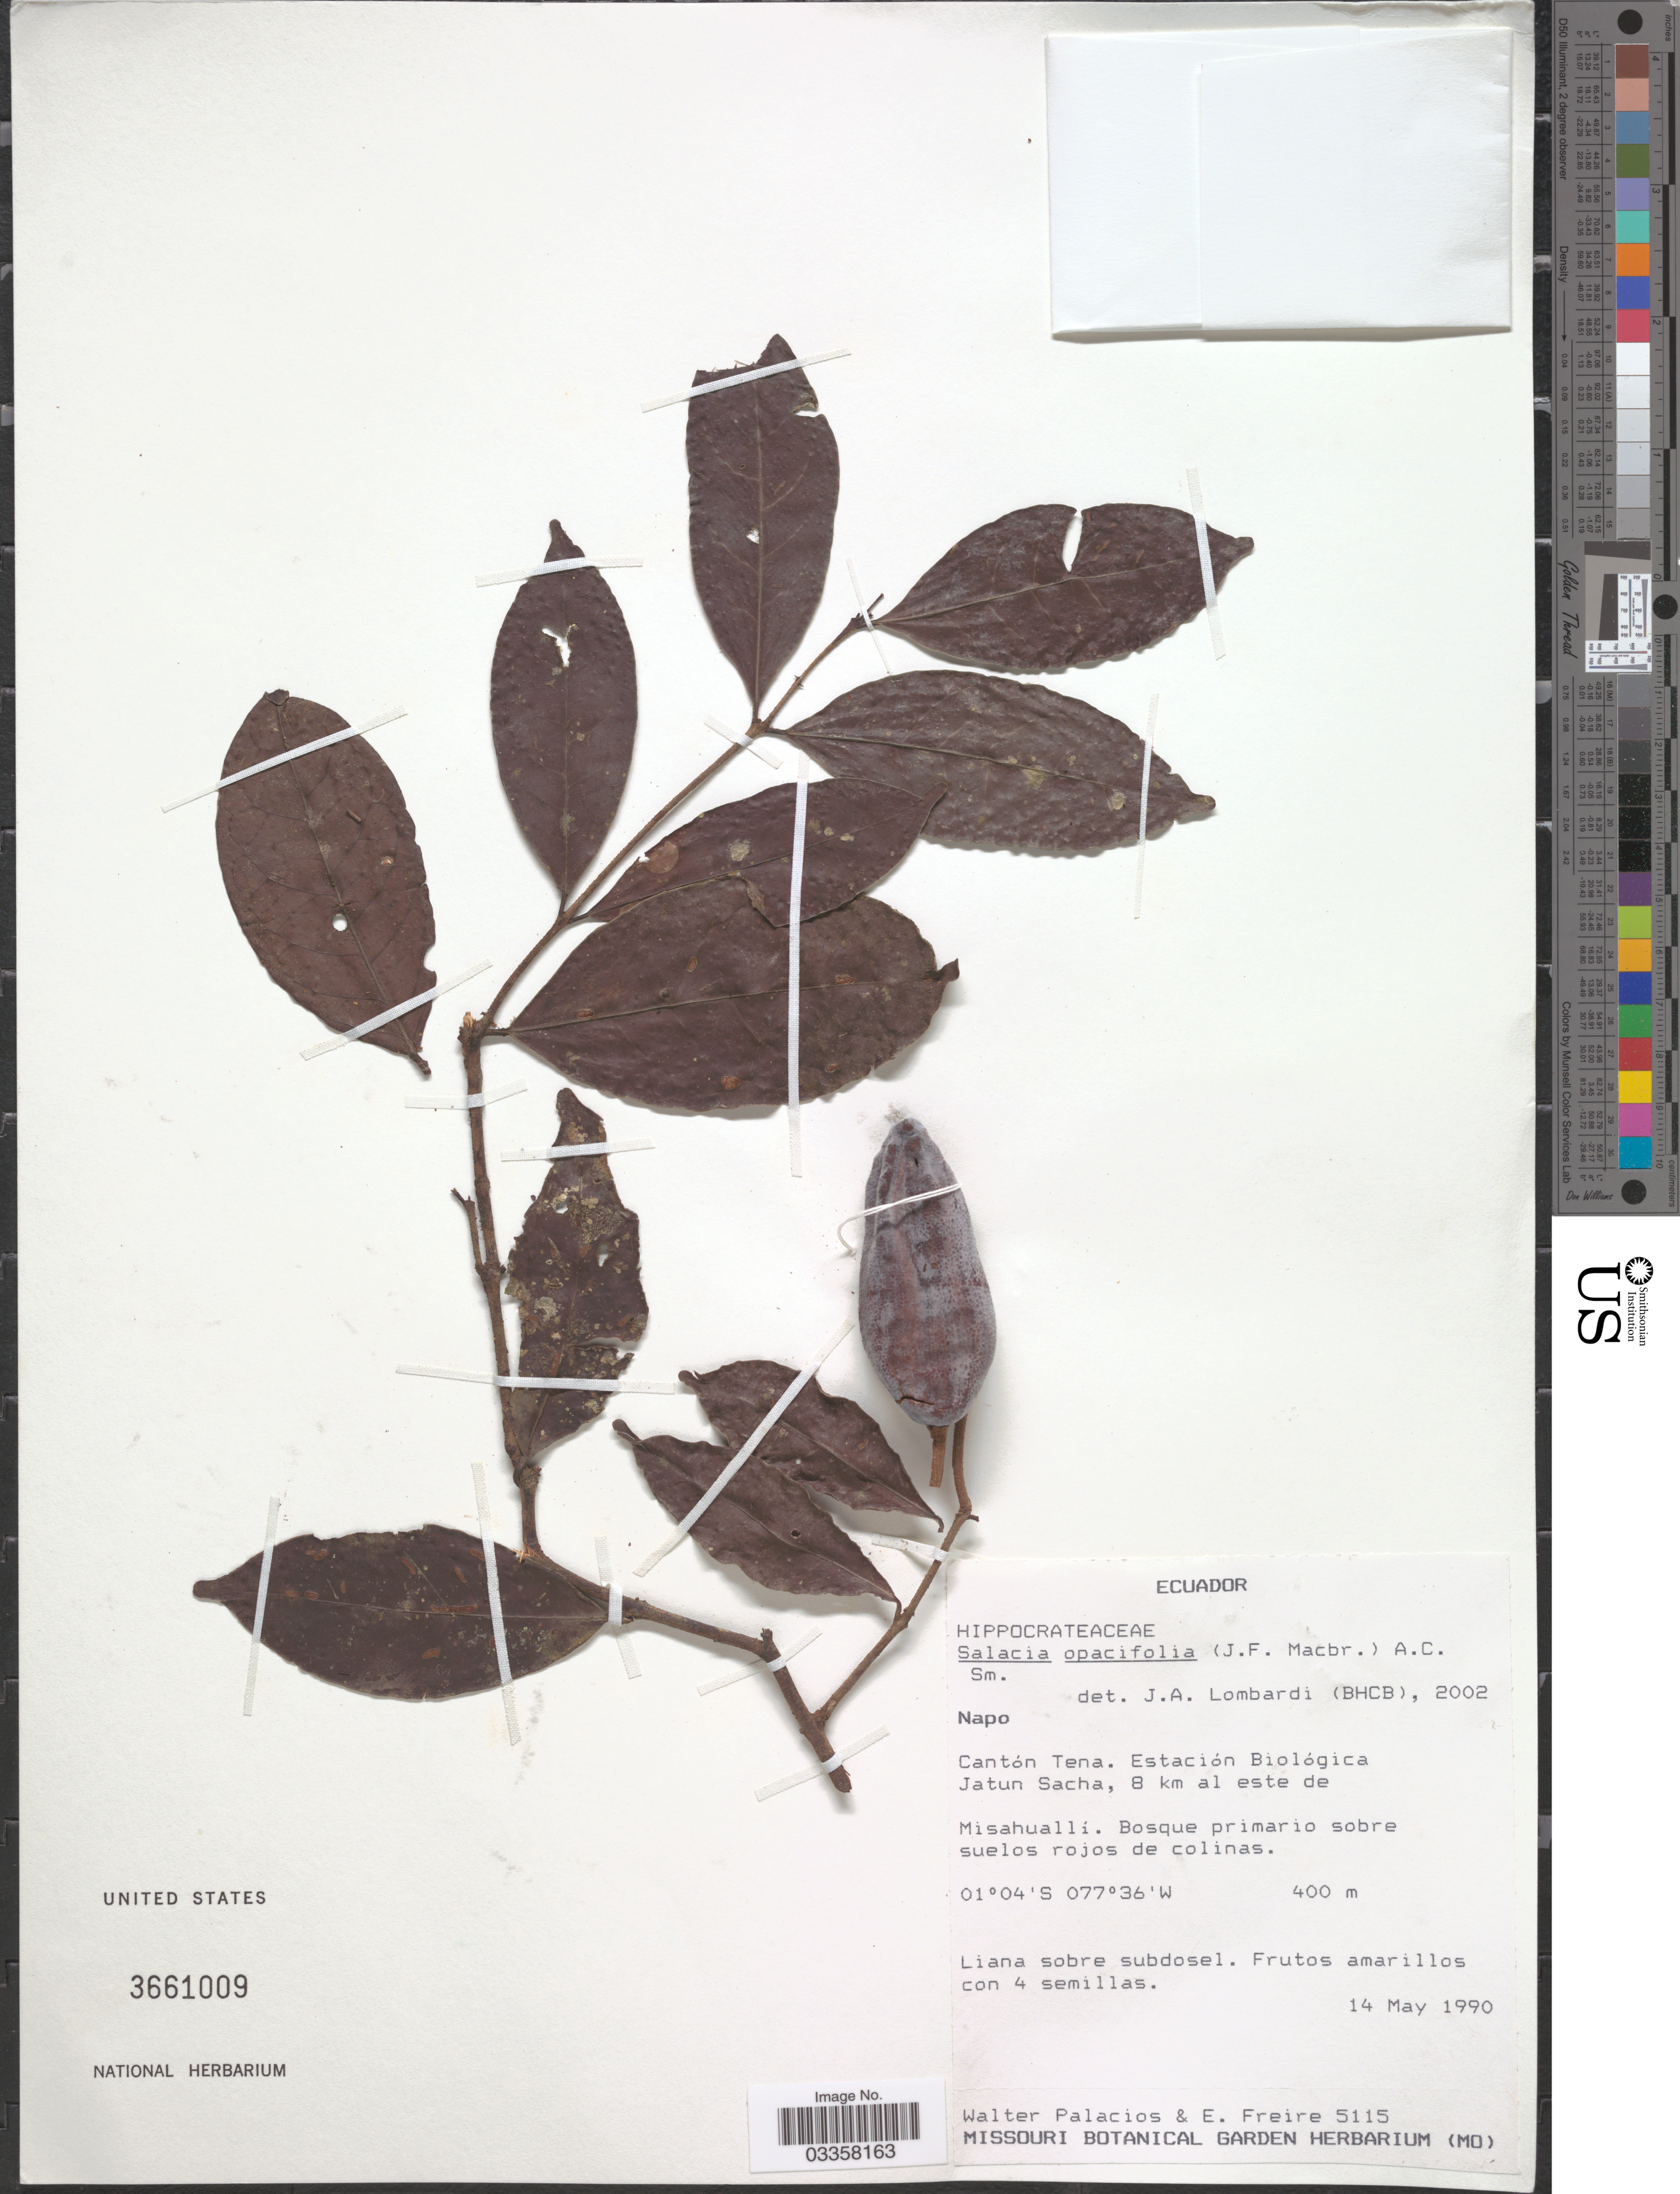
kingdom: Plantae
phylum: Tracheophyta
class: Magnoliopsida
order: Celastrales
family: Celastraceae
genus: Salacia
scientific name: Salacia opacifolia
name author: (J.F. Macbr.) A.C. Sm.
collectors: W. Palacios & E. Freire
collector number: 5115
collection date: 1990-05-14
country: Ecuador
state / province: Napo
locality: Cantón Tena. Estación Biológica Jatun Sacha, 8 km al este de Misahuallí.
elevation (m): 400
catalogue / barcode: US 3661009